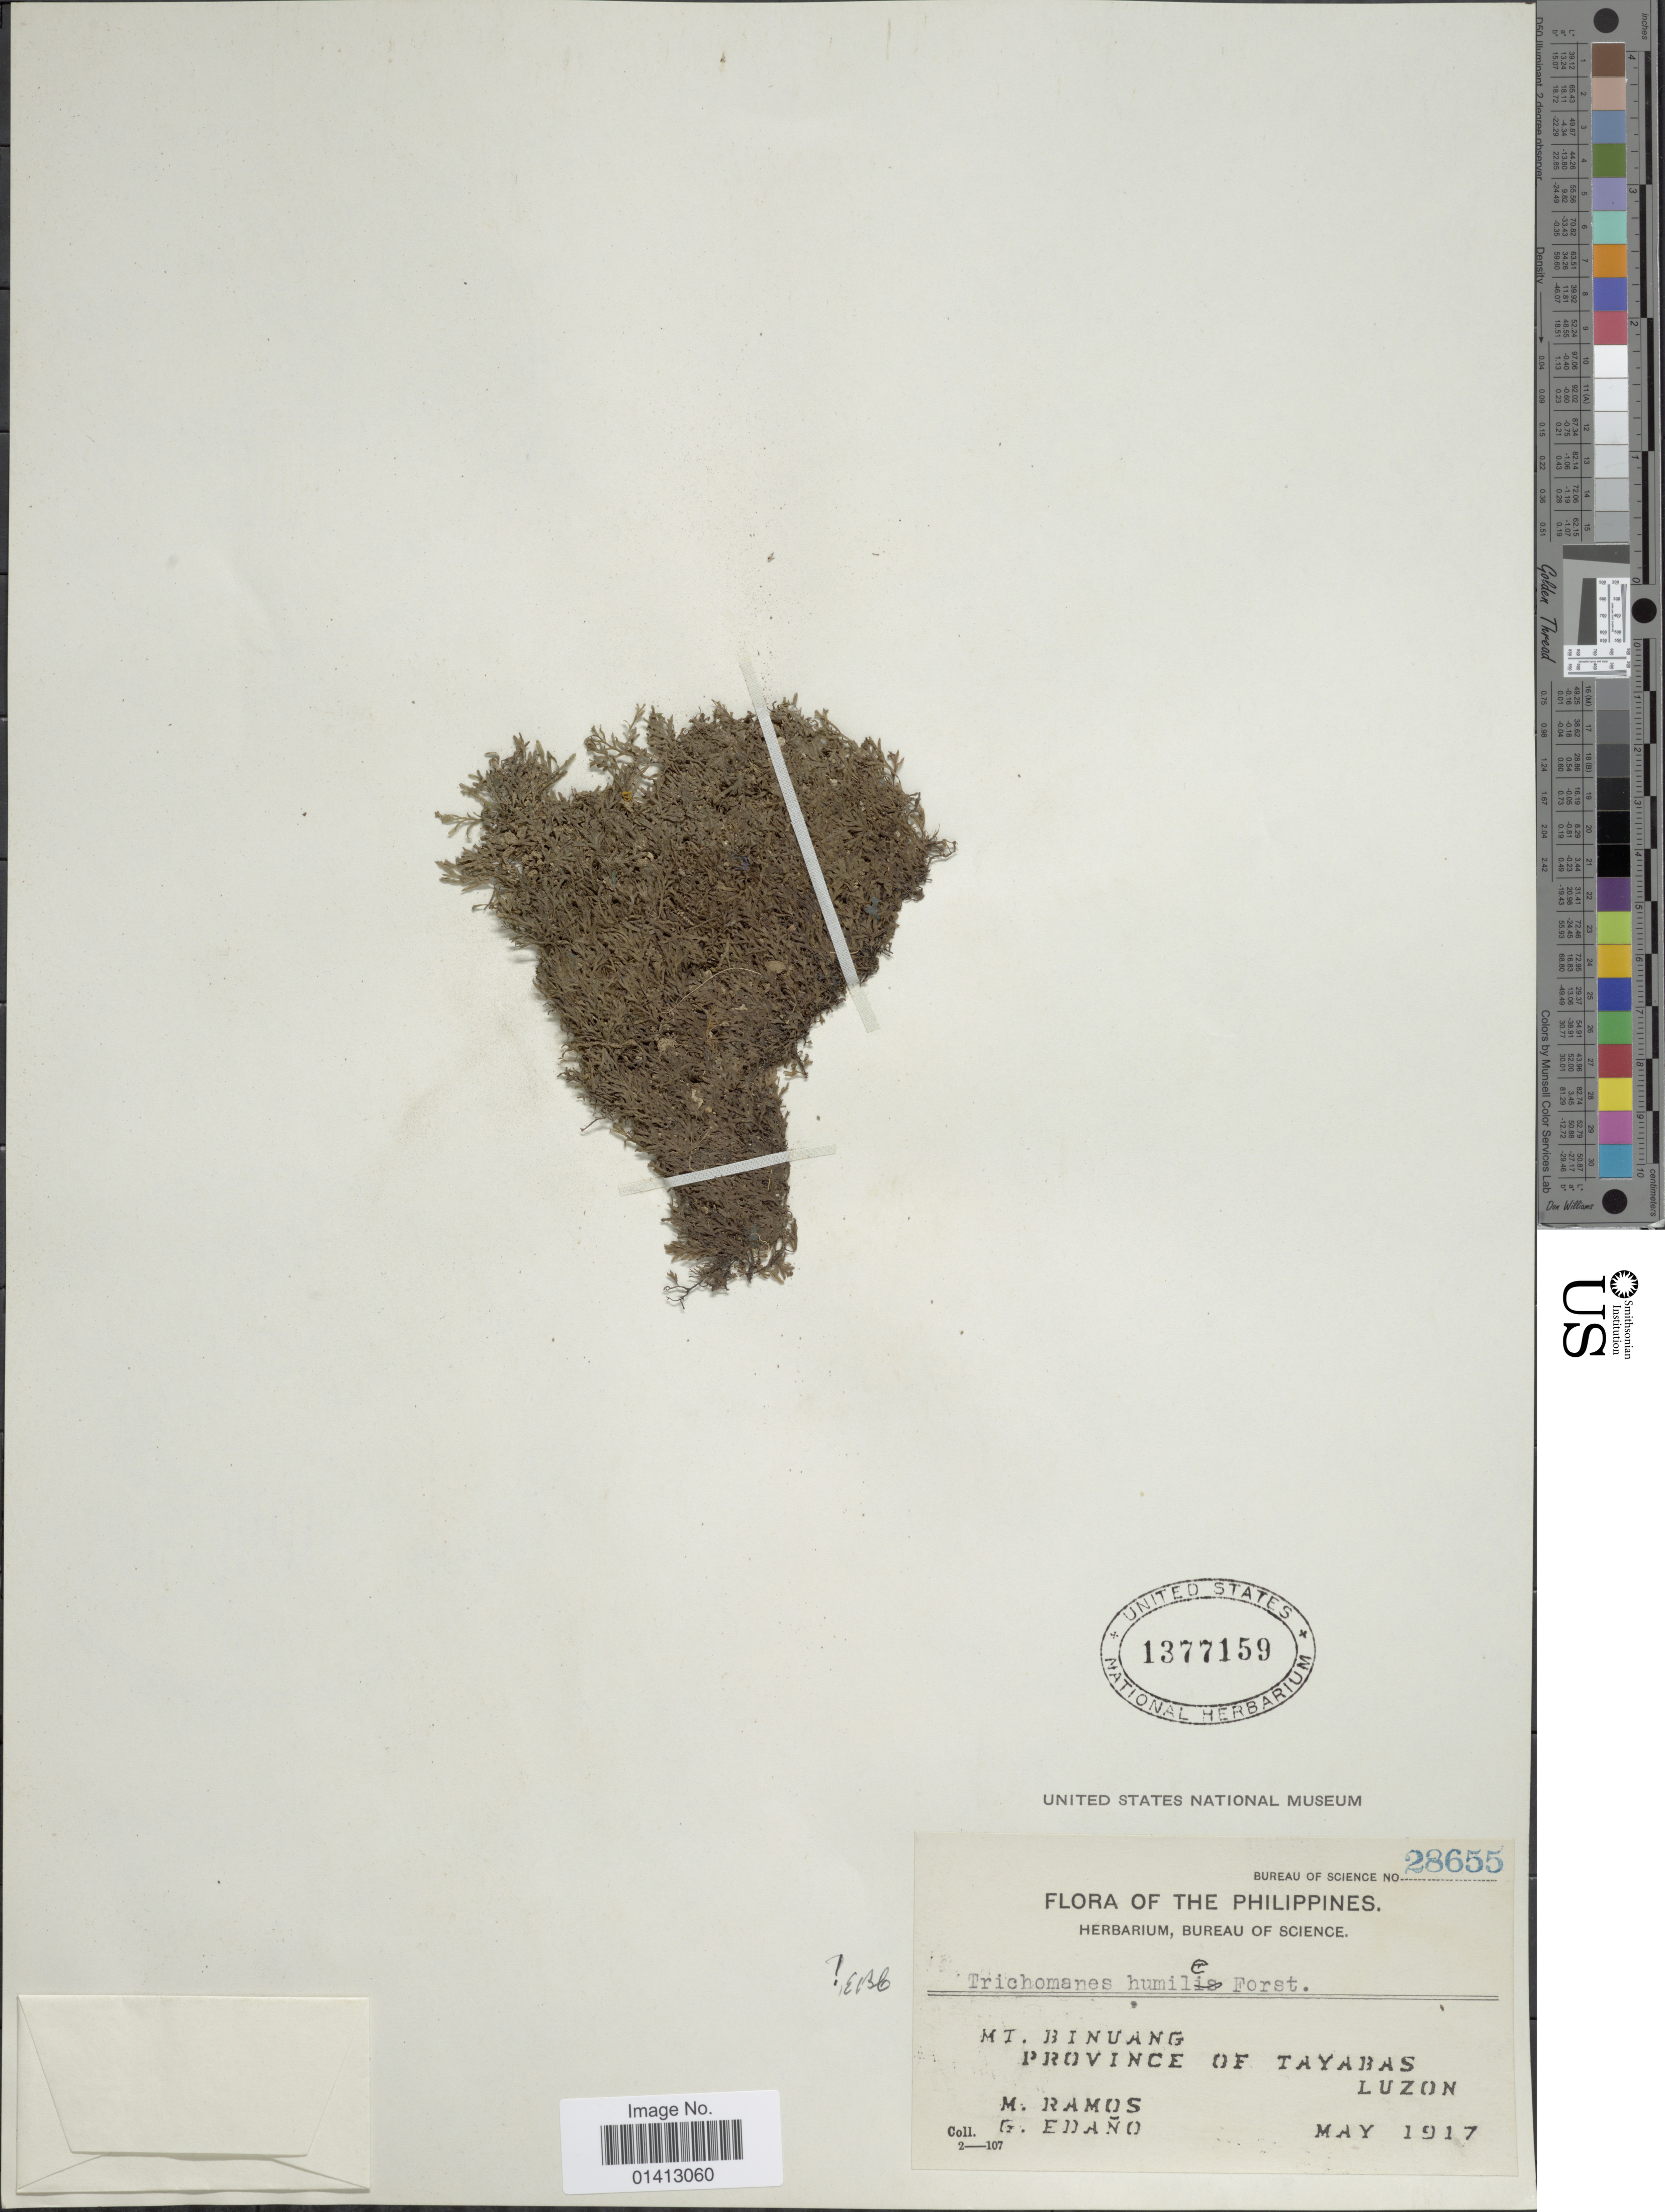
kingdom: Plantae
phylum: Tracheophyta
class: Polypodiopsida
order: Hymenophyllales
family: Hymenophyllaceae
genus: Crepidomanes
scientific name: Crepidomanes humilis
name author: (G. Forst.) Bosch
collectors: M. Ramos & G. Edaño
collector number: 28655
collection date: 1917-05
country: Philippines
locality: Mt Binuang, Province of Tayabas, Luzon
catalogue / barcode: US 1377159